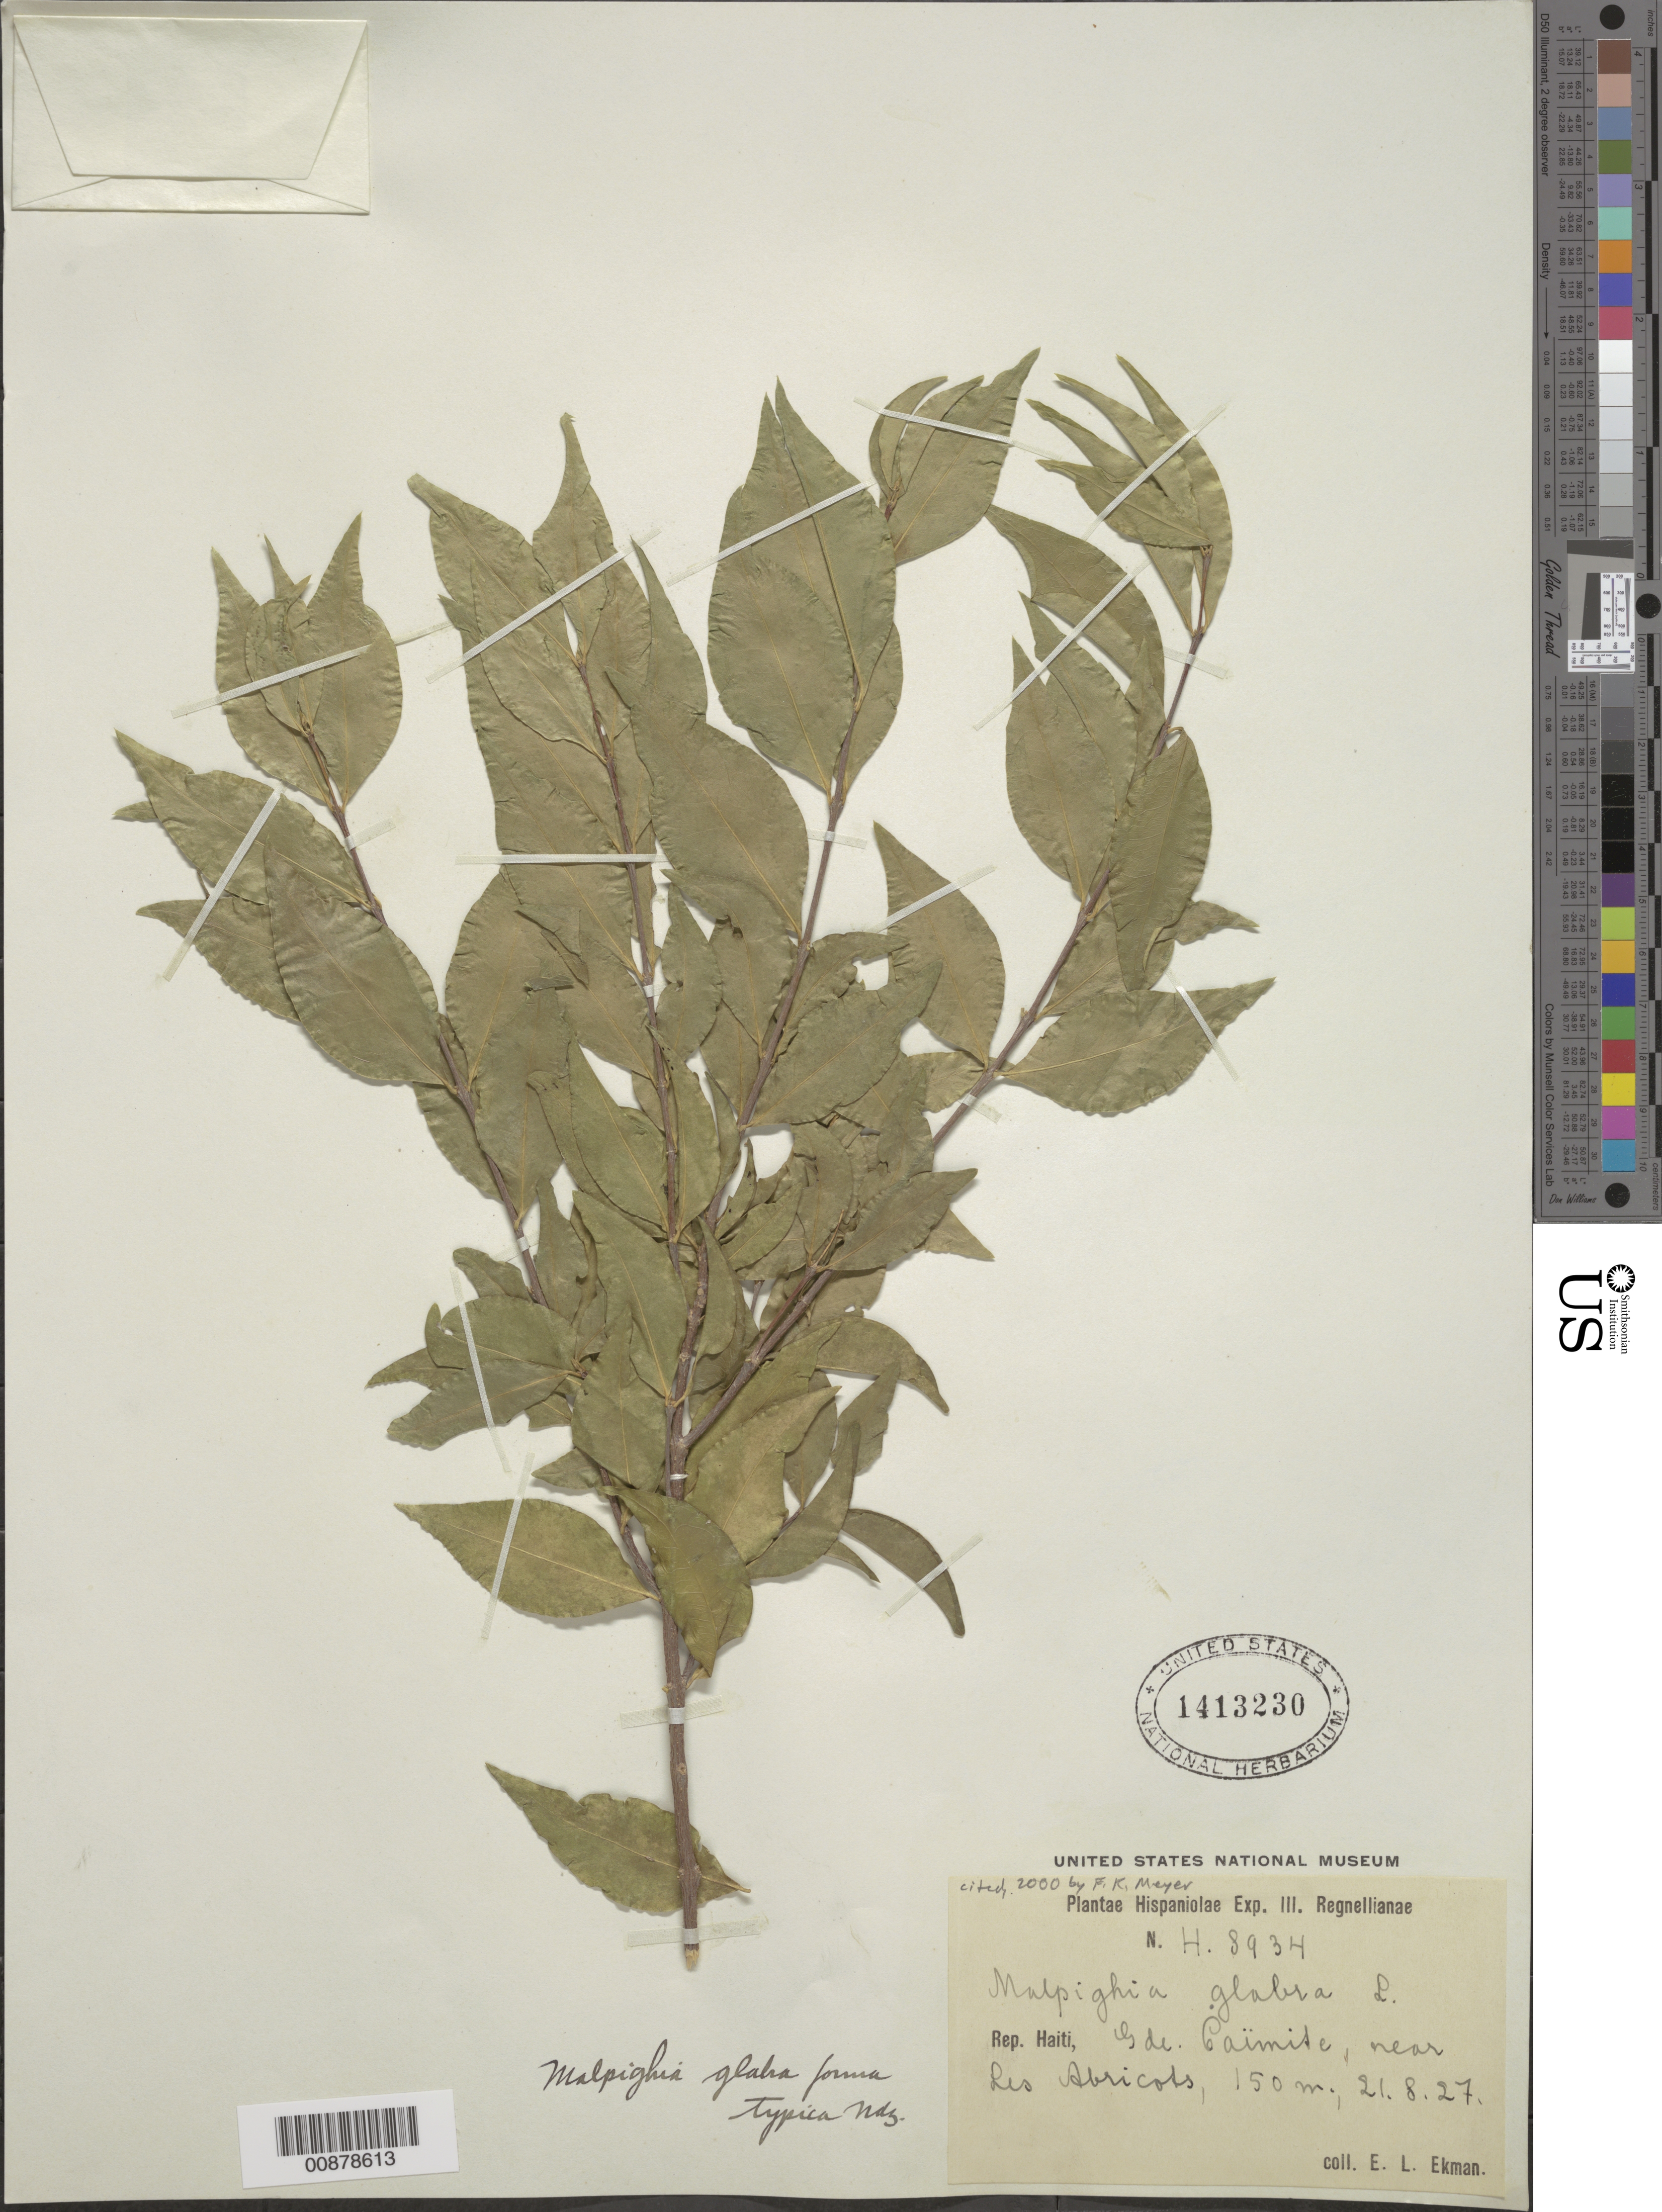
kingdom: Plantae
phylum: Tracheophyta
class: Magnoliopsida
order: Malpighiales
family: Malpighiaceae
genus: Malpighia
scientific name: Malpighia glabra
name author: L.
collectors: E. L. Ekman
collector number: H. 8934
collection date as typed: Transcribed d/m/y: 21/8/27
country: Haiti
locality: Gde. Caïmite, near Les Abricots.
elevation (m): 150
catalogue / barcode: US 1413230